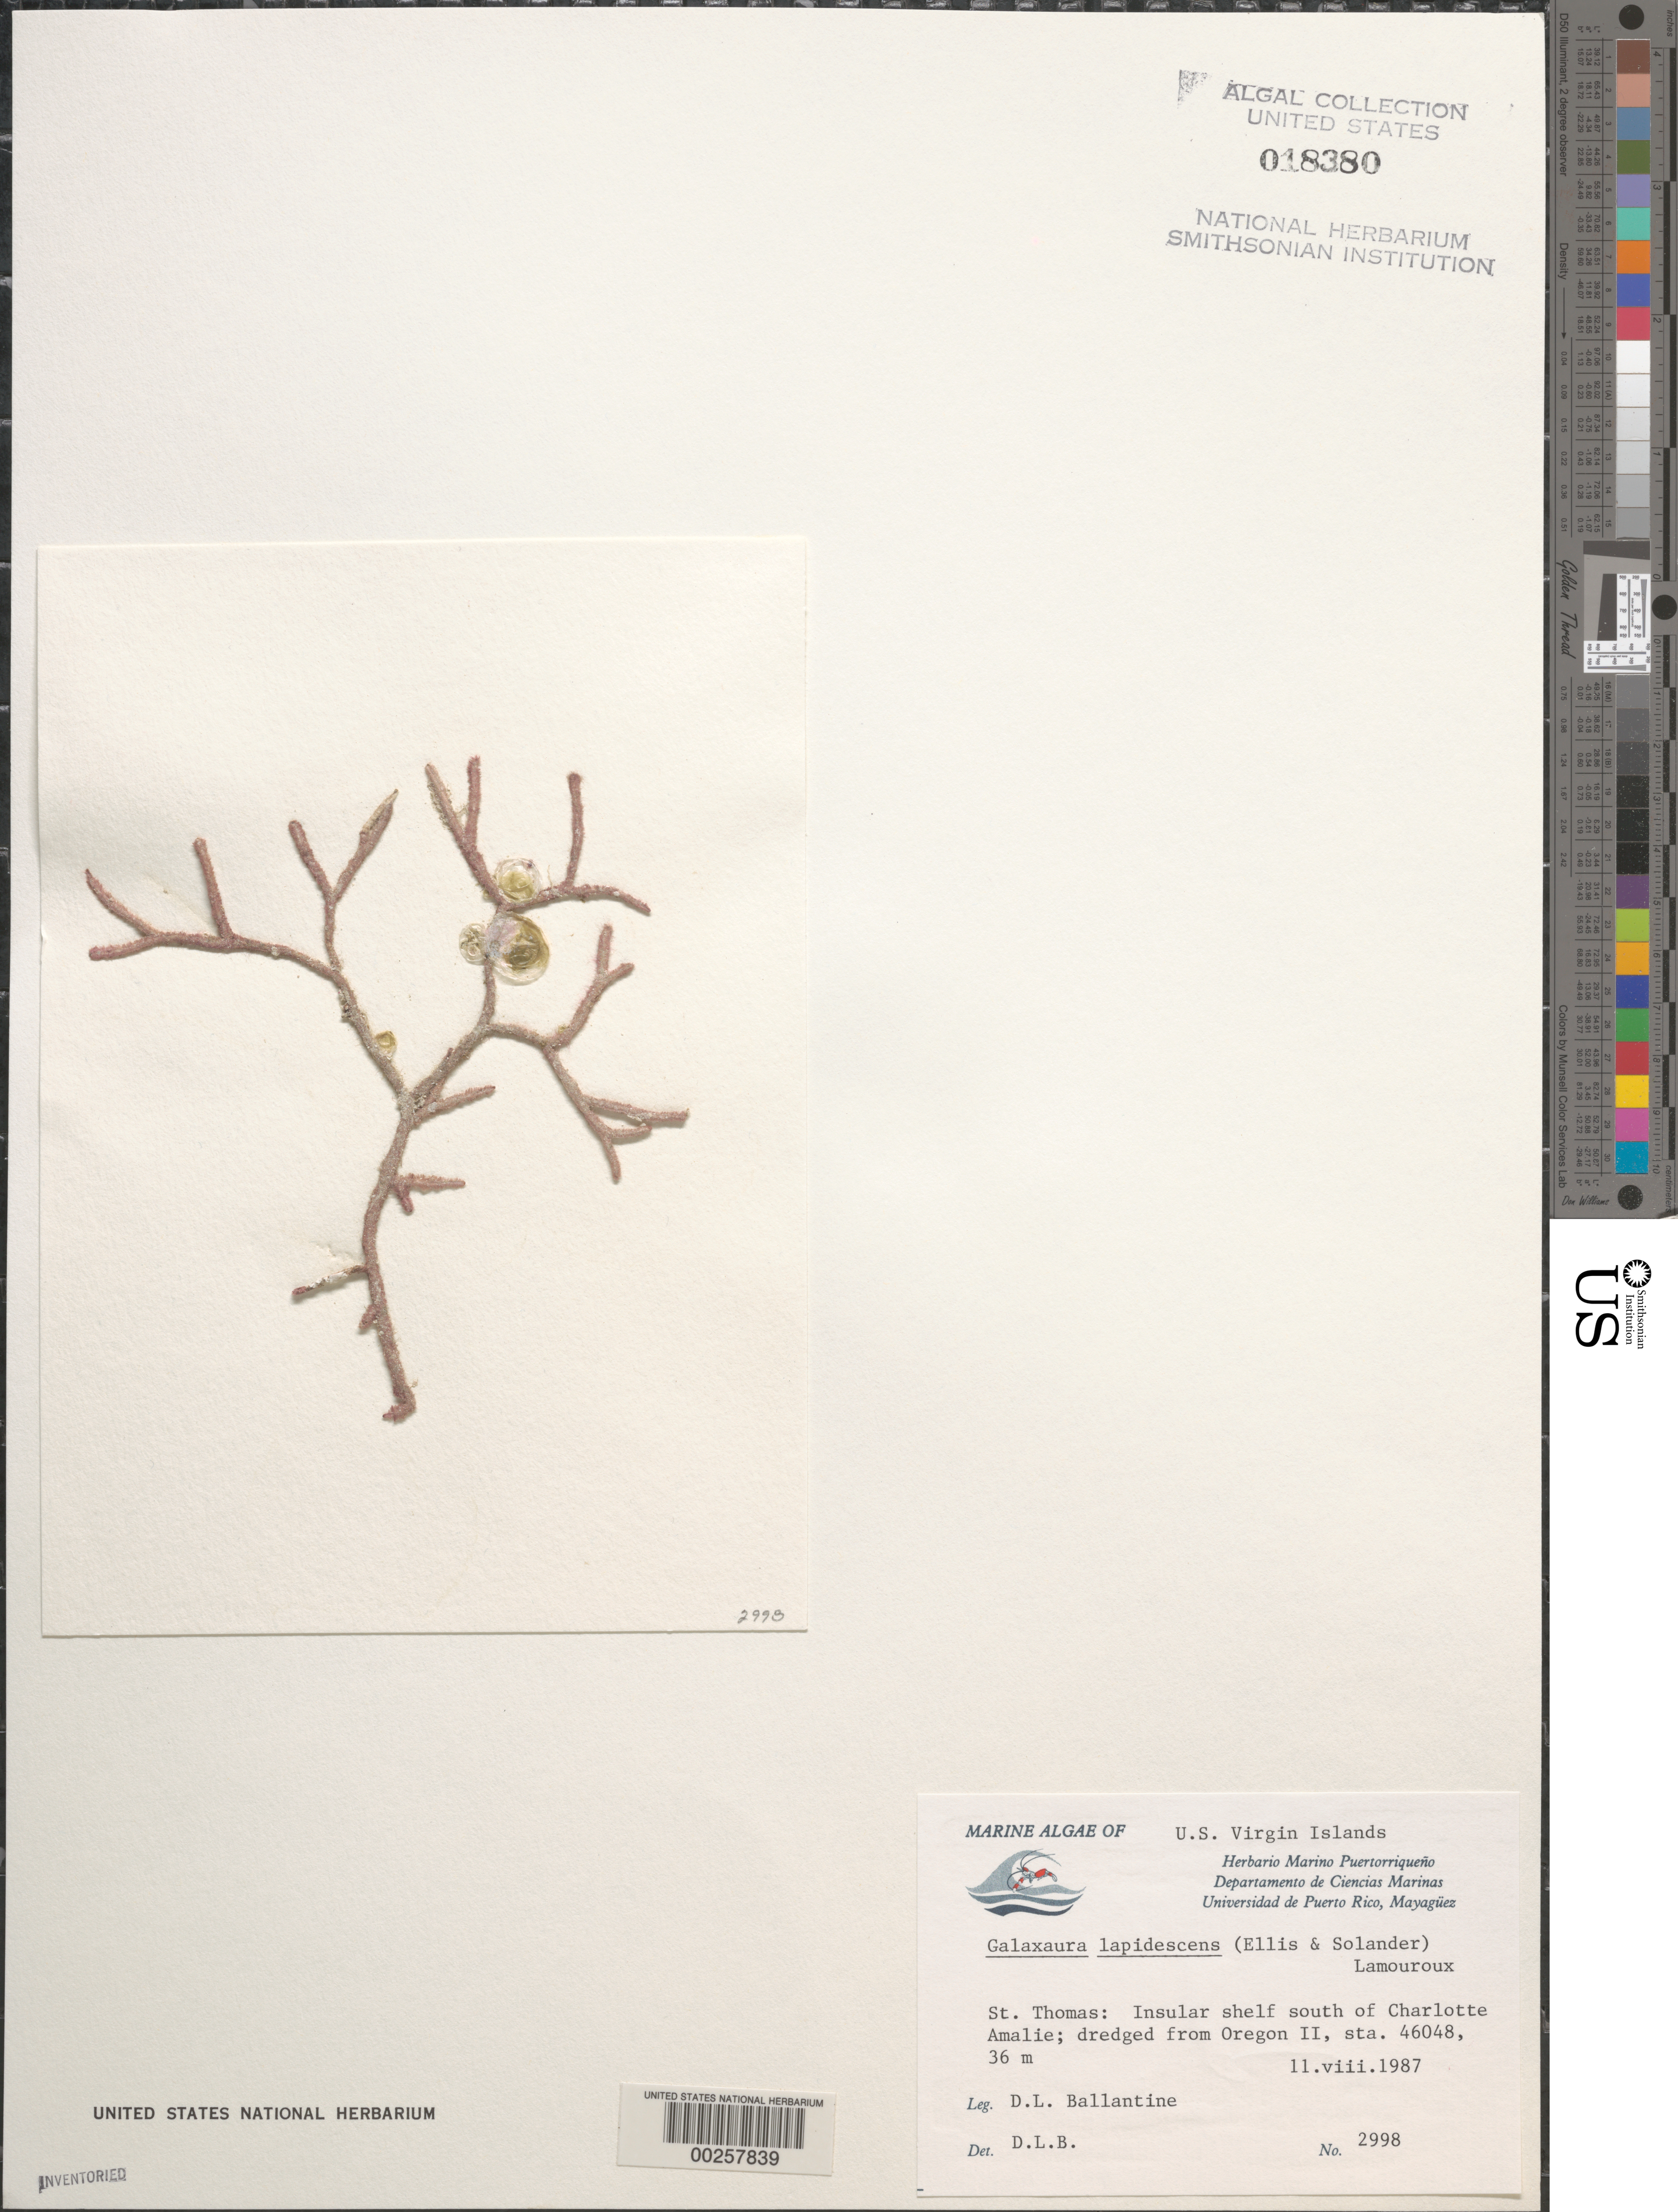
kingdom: Plantae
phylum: Rhodophyta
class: Florideophyceae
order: Nemaliales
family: Galaxauraceae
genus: Galaxaura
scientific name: Galaxaura rugosa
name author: (Ellis & Sol.) J.V.Lamouroux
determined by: Algae name updating Project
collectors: D.L. Ballantine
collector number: DLB 2998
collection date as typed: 11 Aug 1987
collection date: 1987-08-11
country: U.S. Virgin Islands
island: St. Thomas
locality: South of Charlotte Amalie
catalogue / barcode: US 18380